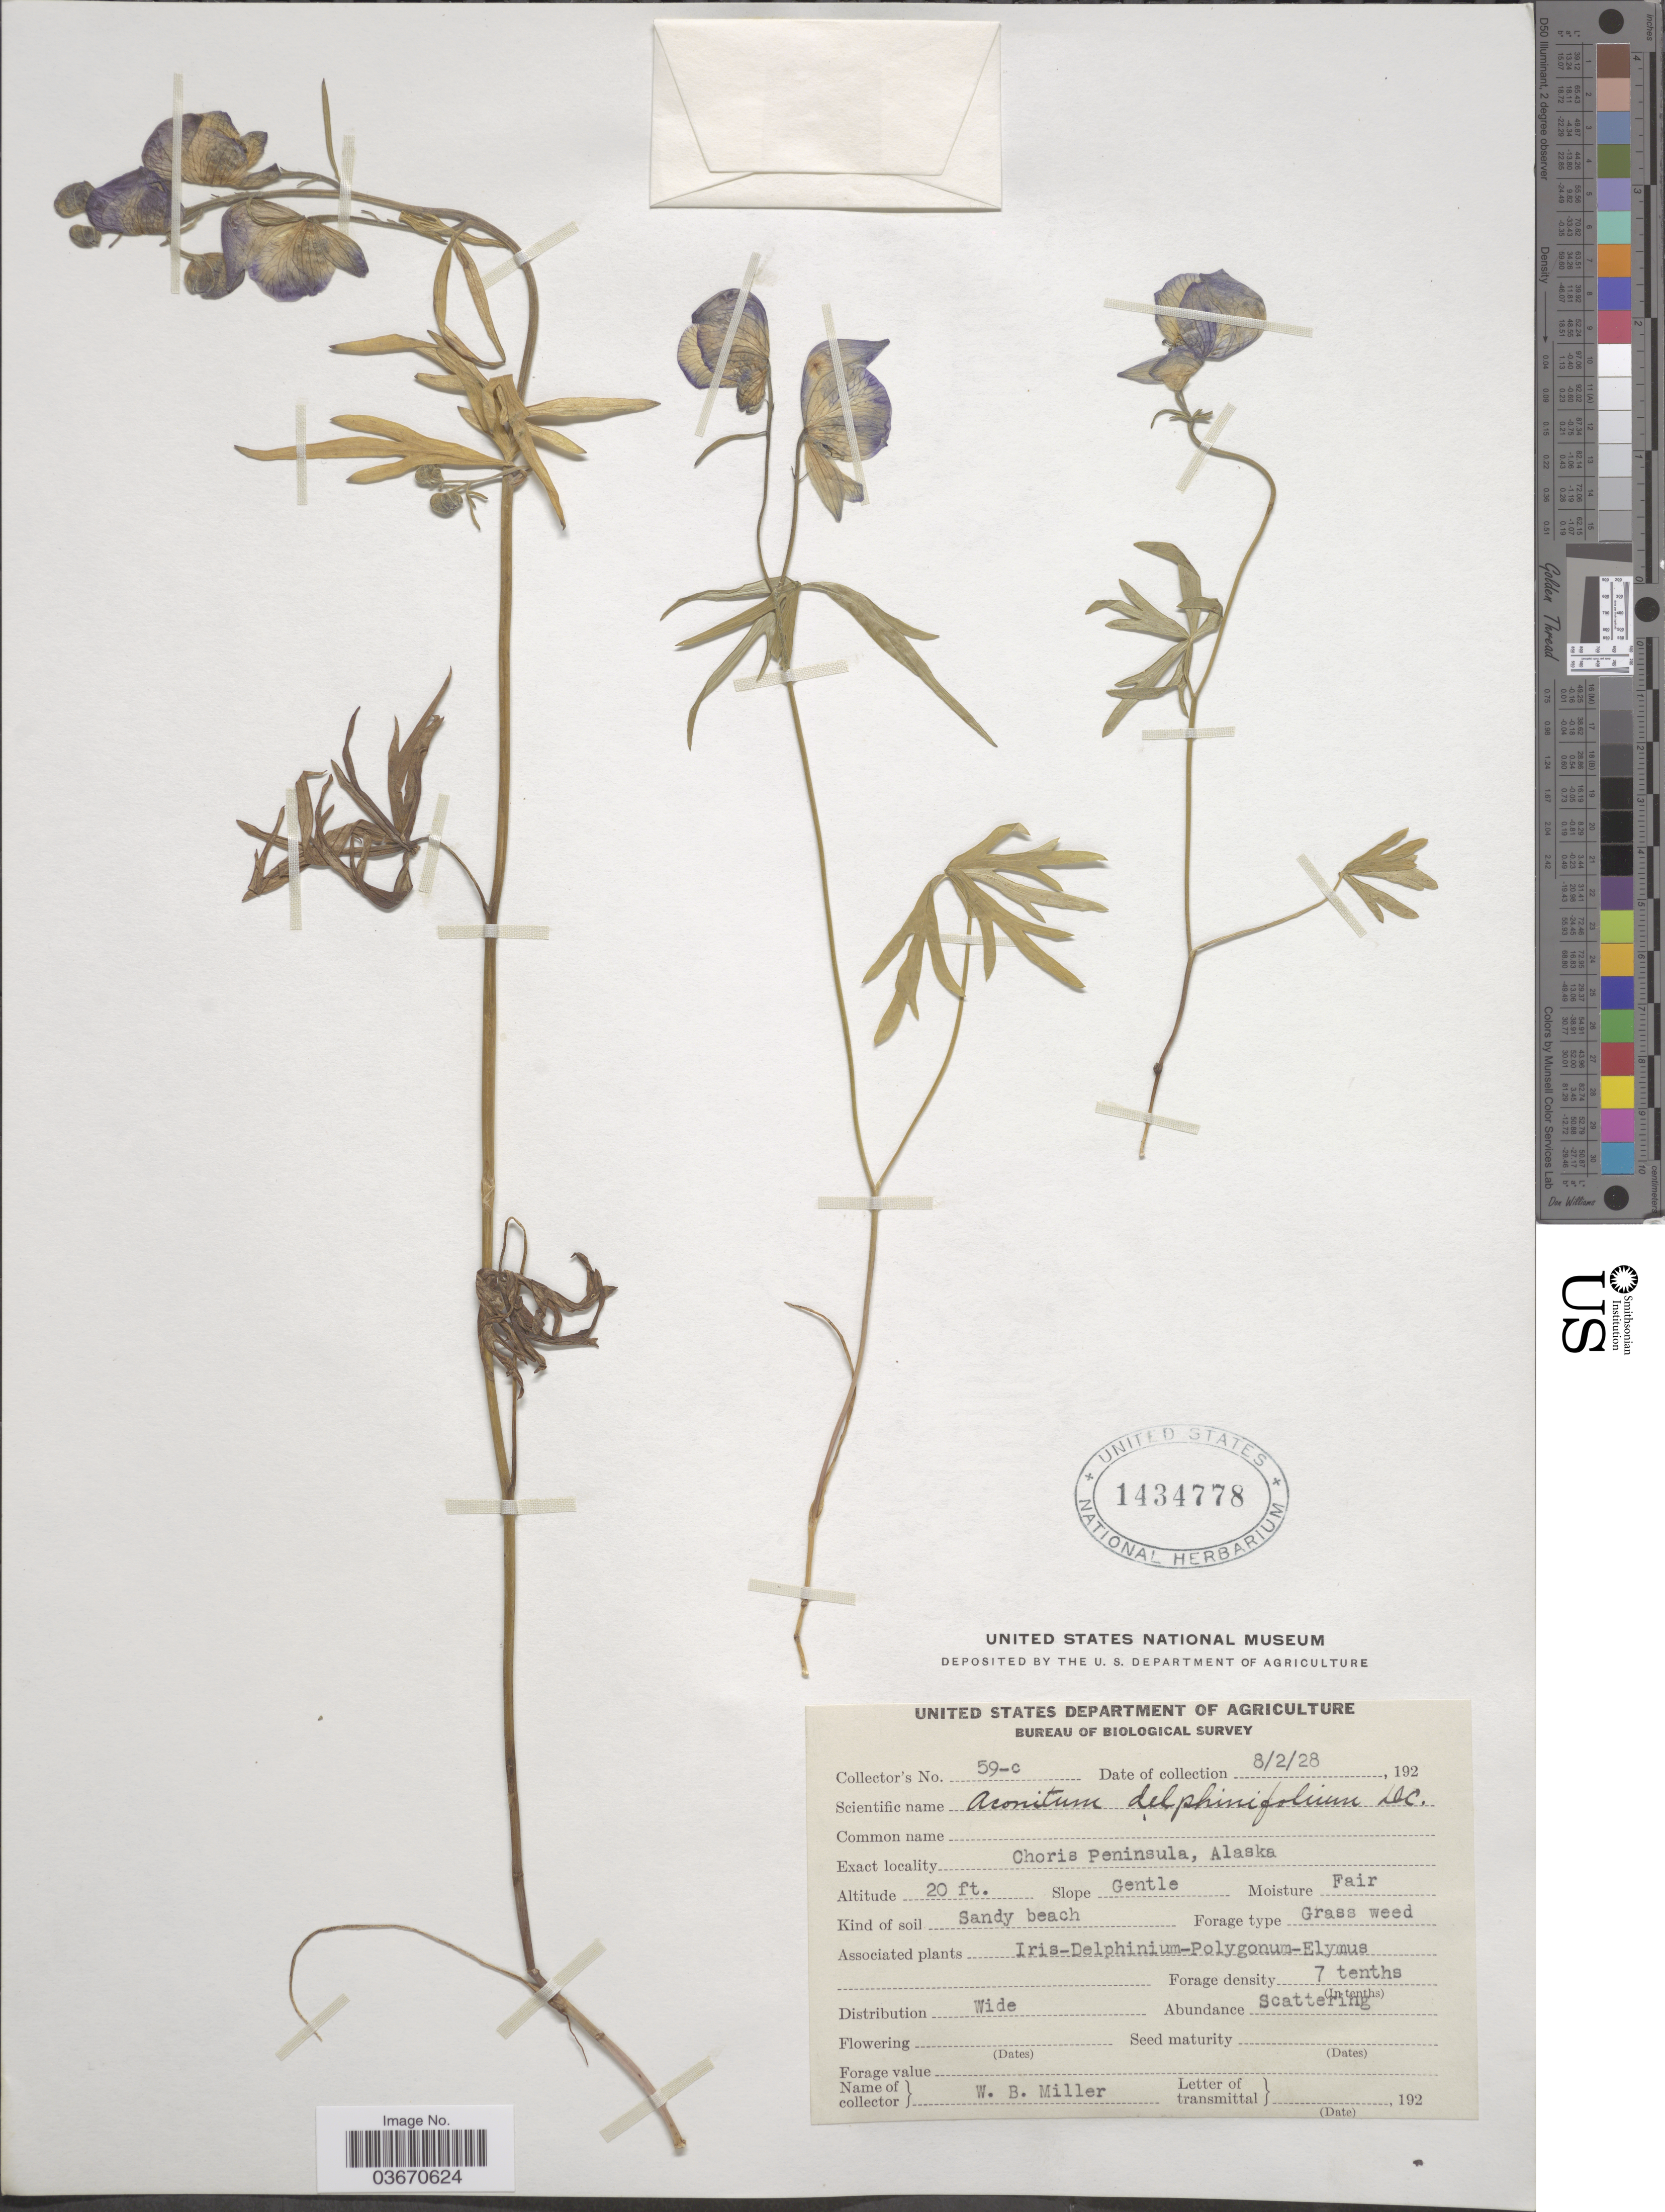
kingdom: Plantae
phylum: Tracheophyta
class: Magnoliopsida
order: Ranunculales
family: Ranunculaceae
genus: Aconitum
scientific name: Aconitum delphinifolium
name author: DC.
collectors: W. Miller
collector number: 59-c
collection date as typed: Transcribed d/m/y: 2/8/28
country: United States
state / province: Alaska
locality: Choris Peninsula.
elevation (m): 6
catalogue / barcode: US 1434778